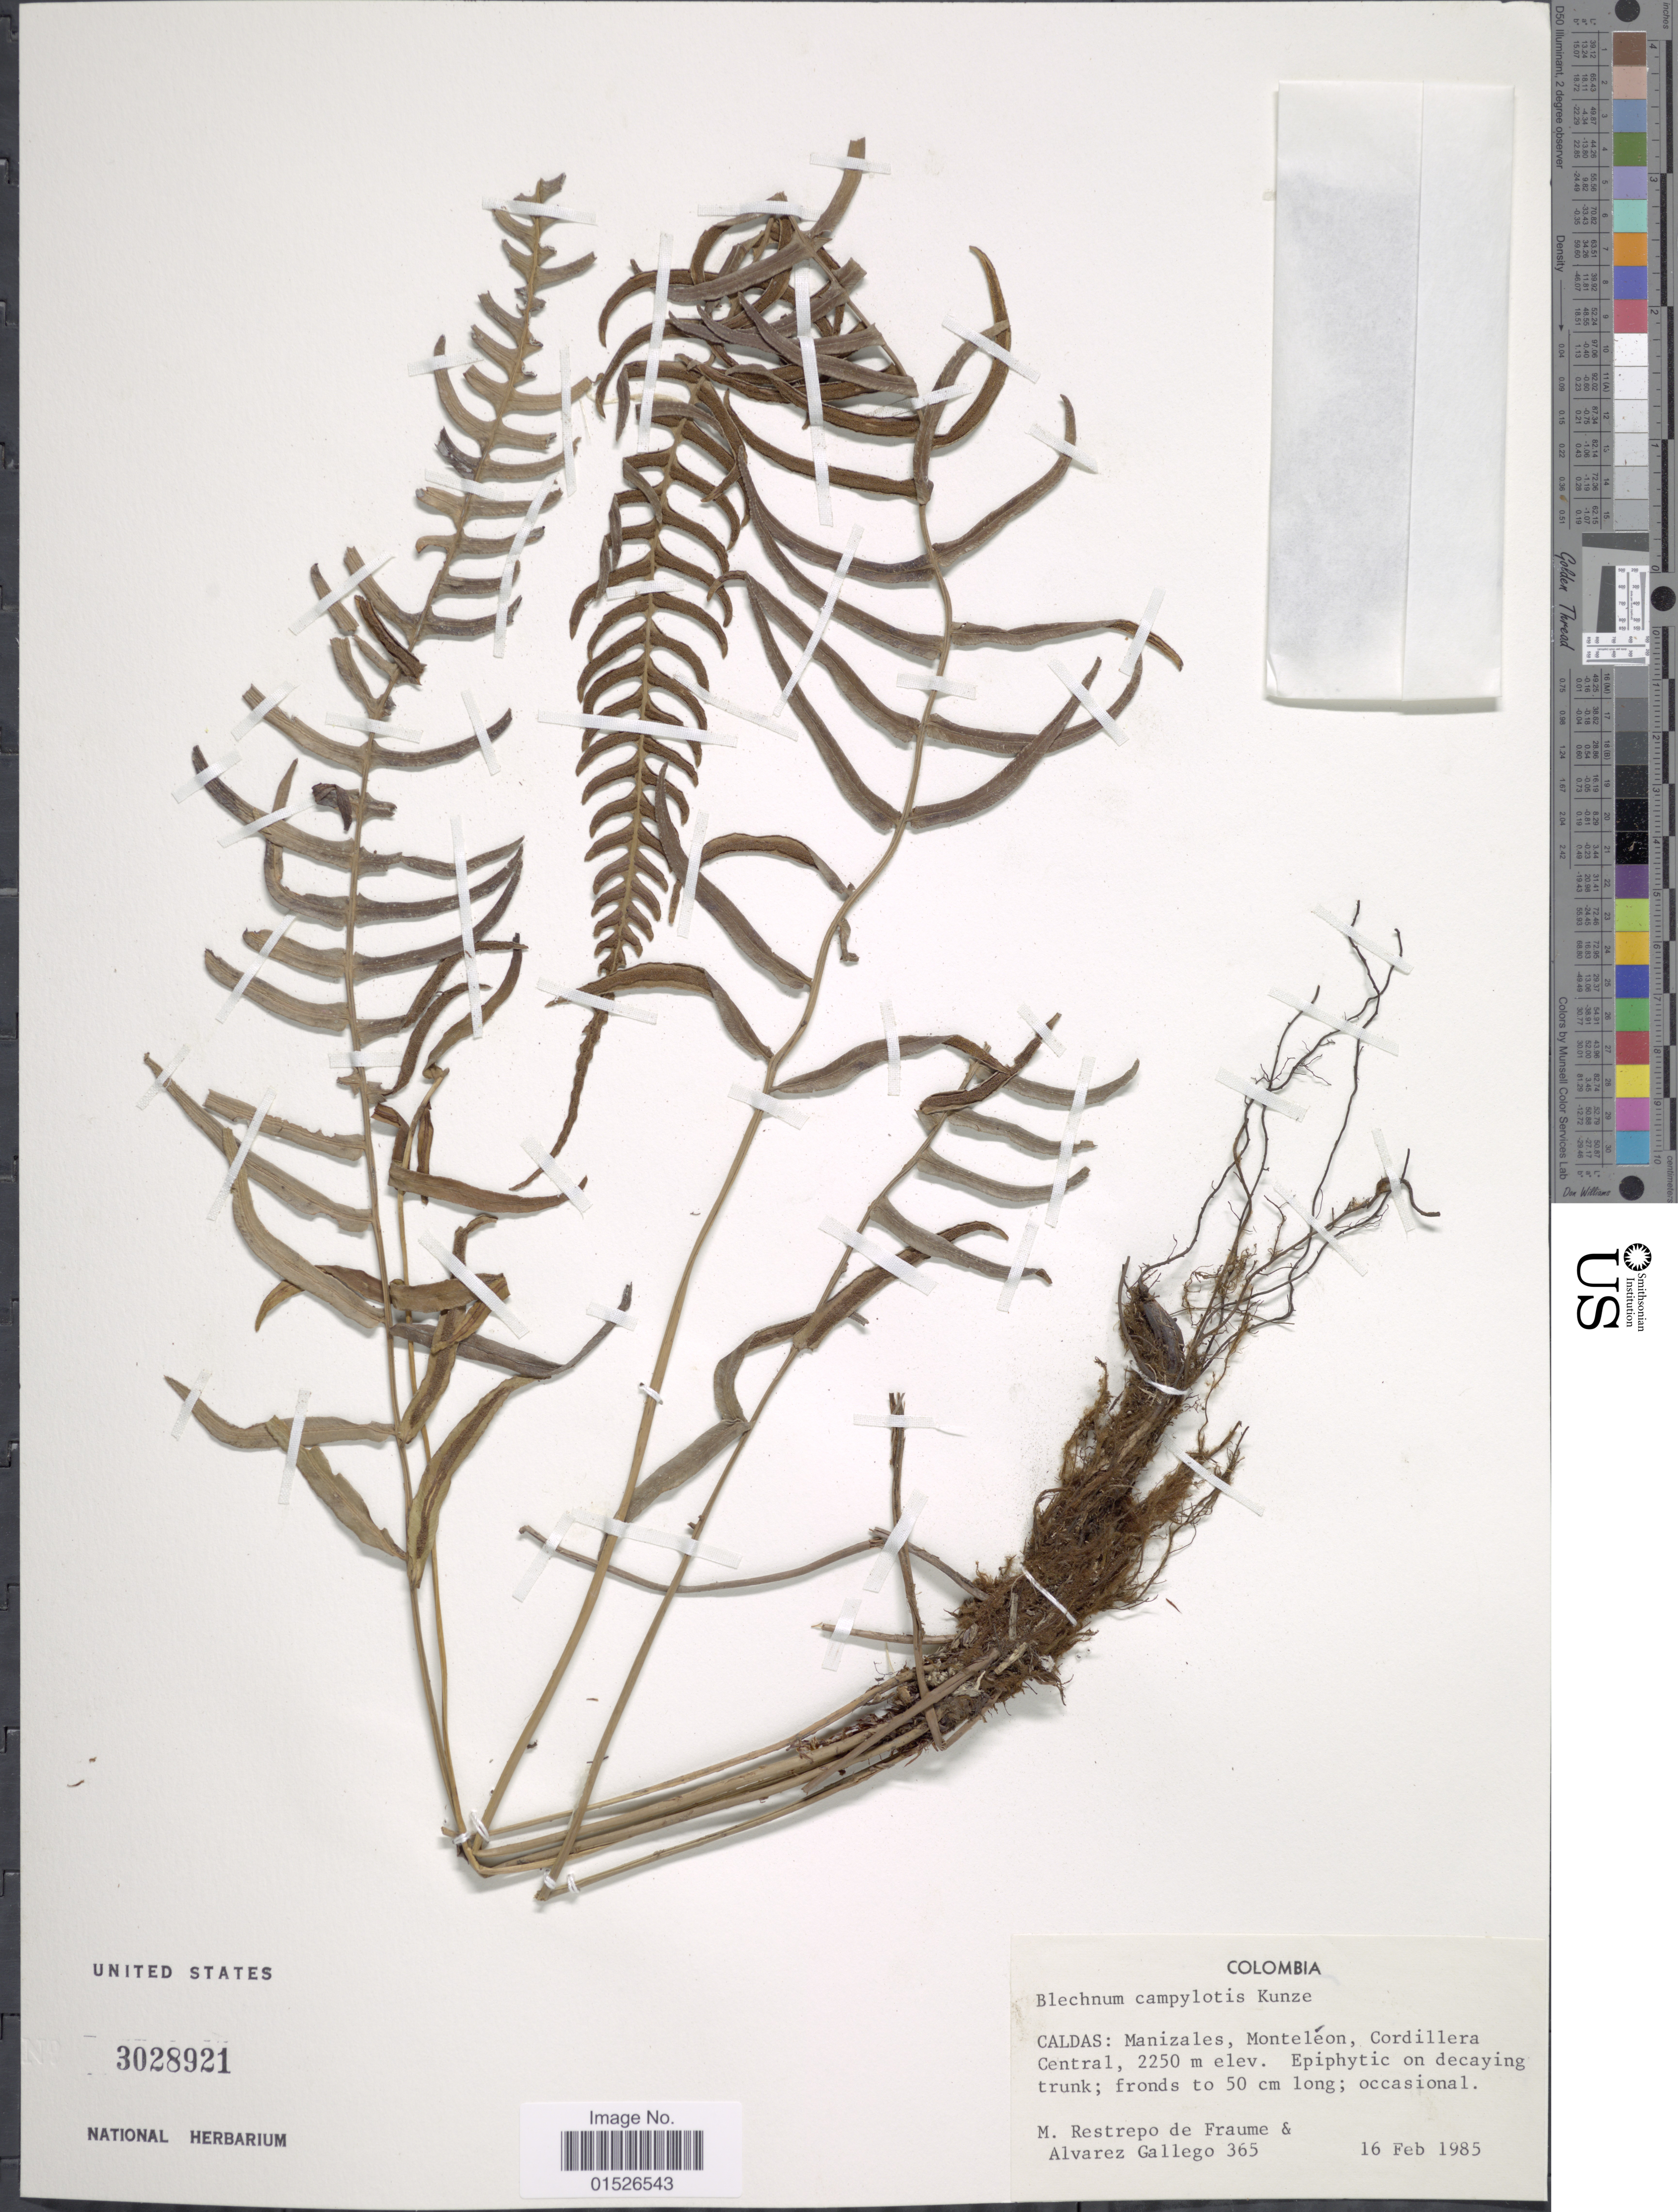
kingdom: Plantae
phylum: Tracheophyta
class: Polypodiopsida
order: Polypodiales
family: Blechnaceae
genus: Blechnum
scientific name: Blechnum occidentale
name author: L.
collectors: M. Restrepo de Fraume & A. Gallego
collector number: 365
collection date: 1985-02-16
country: Colombia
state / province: Caldas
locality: Colombia, Caldas: Manizales, Monteleon, Cordillera Central .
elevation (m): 2250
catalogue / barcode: US 3028921